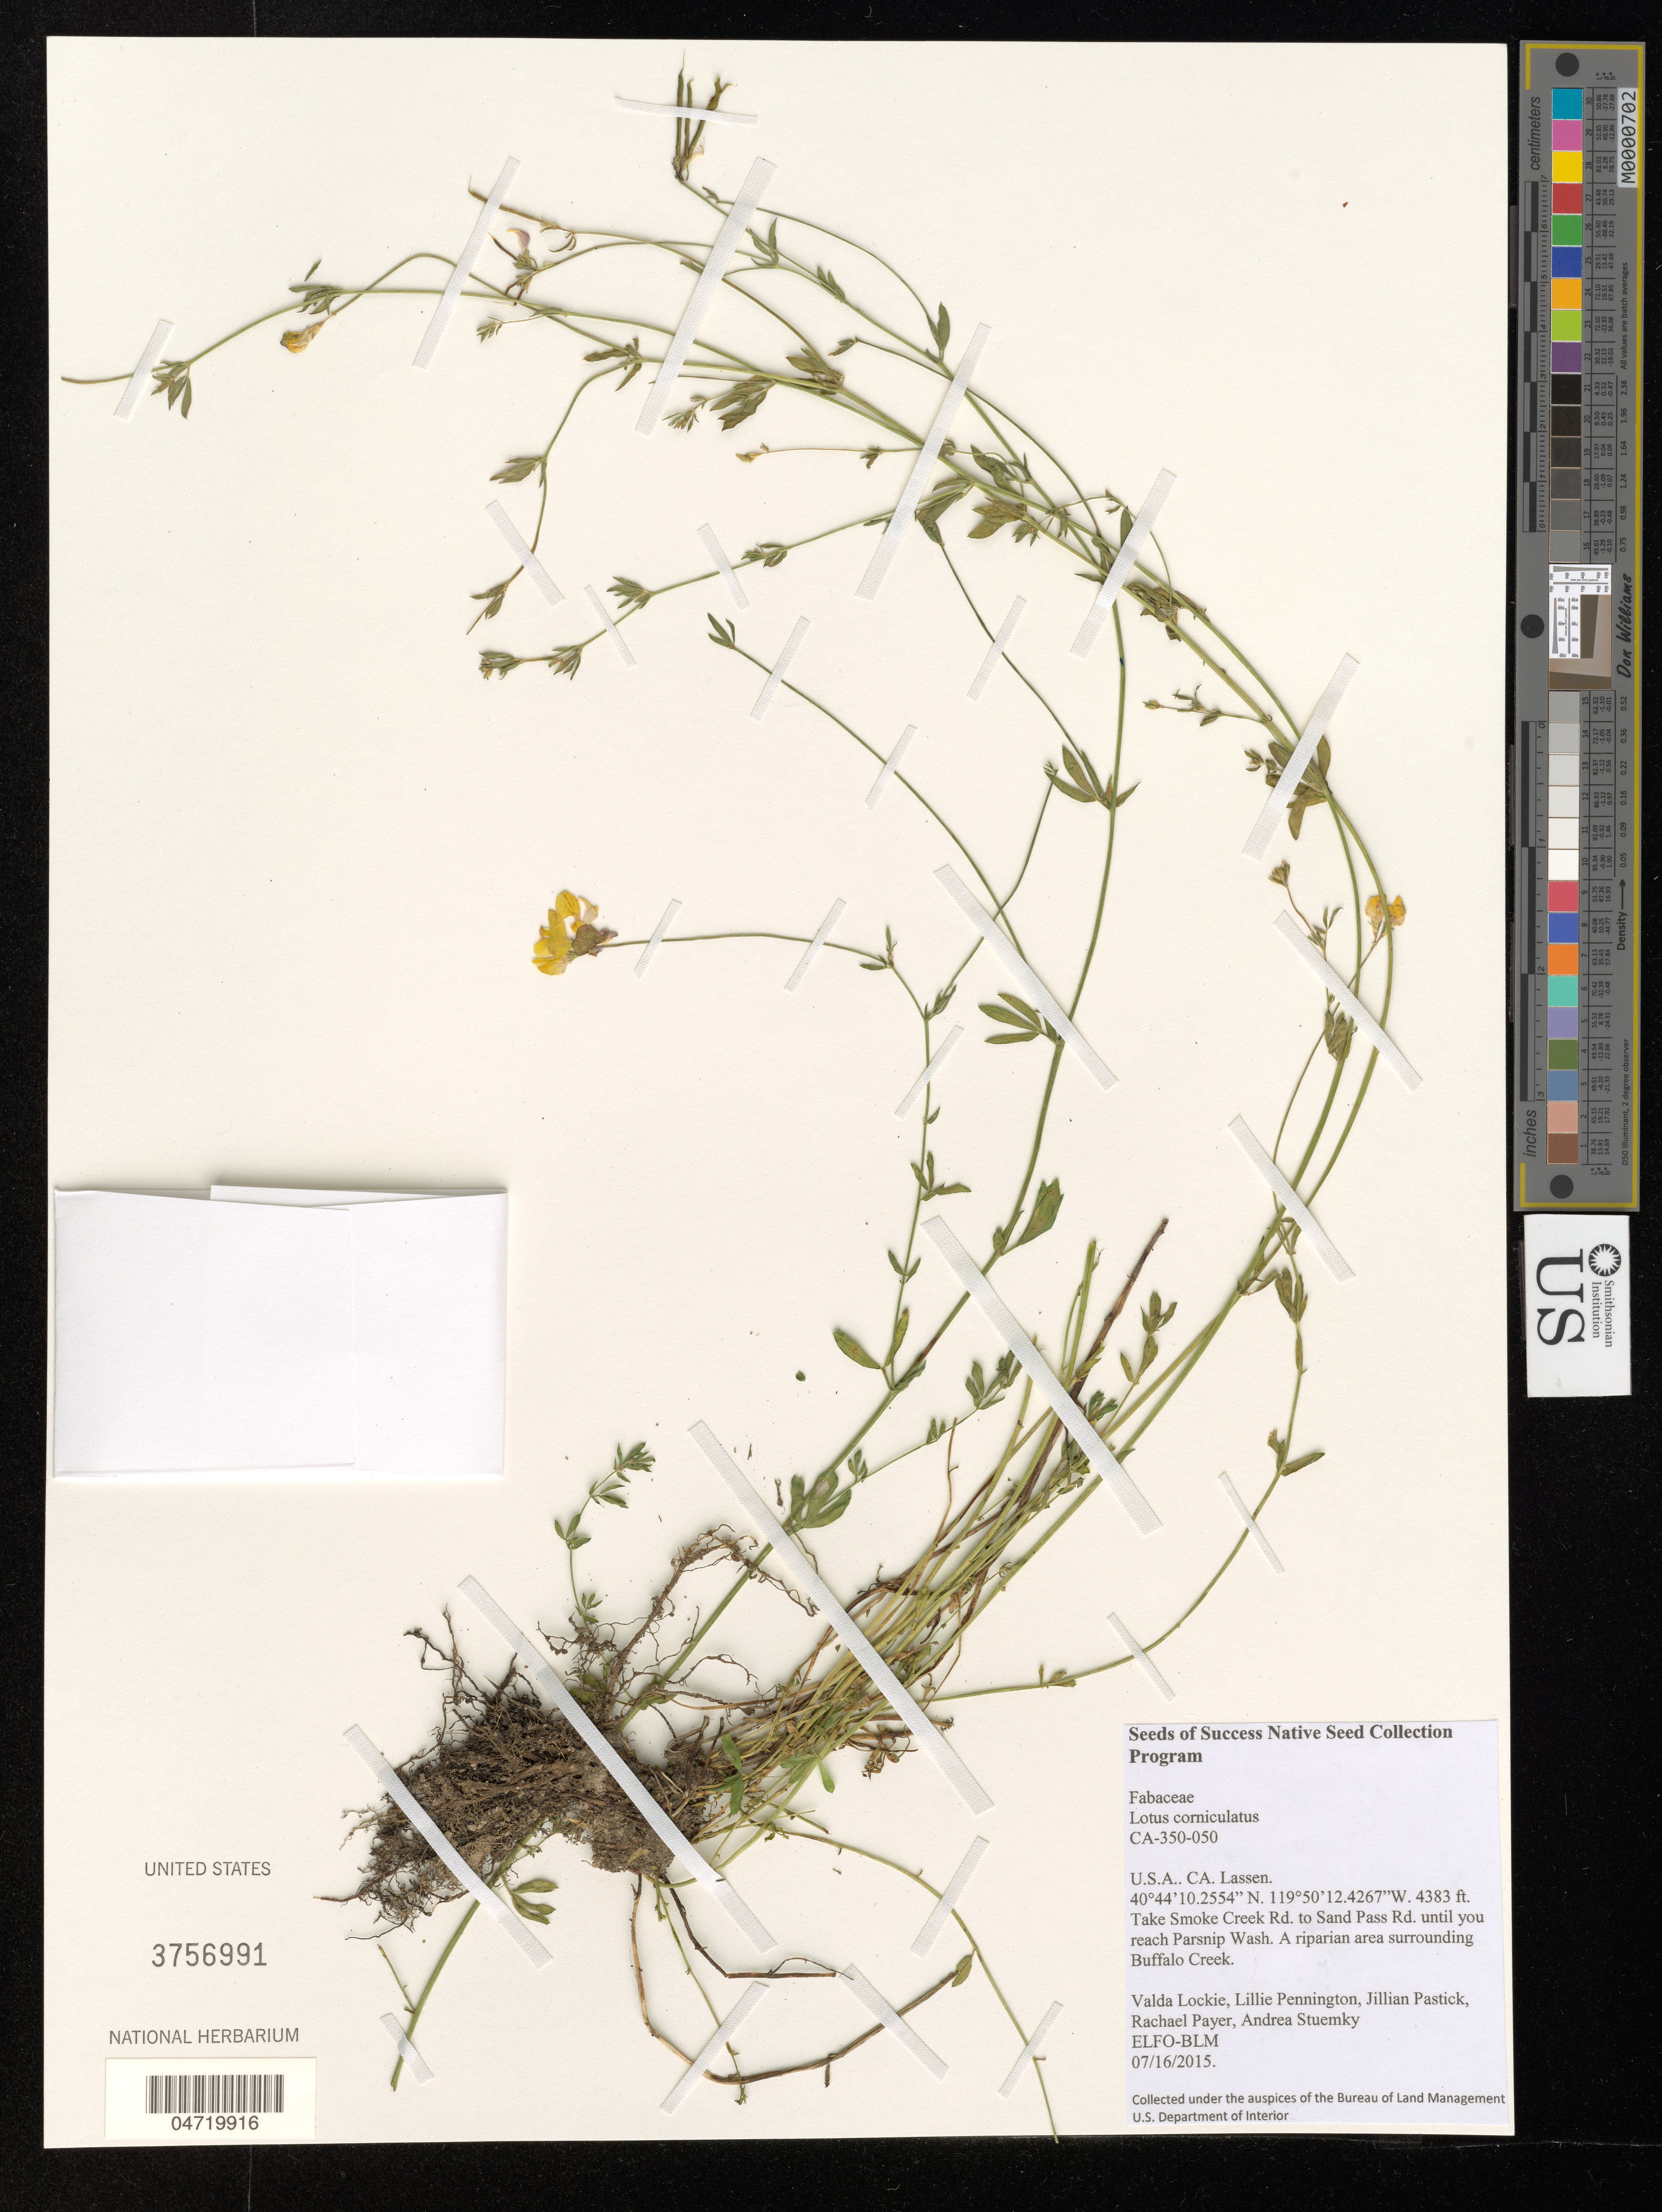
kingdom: Plantae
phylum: Tracheophyta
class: Magnoliopsida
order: Fabales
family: Fabaceae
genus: Lotus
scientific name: Lotus corniculatus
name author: L.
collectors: V. Lockie, L. Pennington, J. Pastick, R. Payer & A. Stuemky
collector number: CA-350-050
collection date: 2015-07-16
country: United States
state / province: California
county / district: Lassen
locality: Lassen. Take Smoke Creek Rd. to Sand Pass Rd. until you reach Parsnip Wash. A riparian area surrounding Buffalo Creek.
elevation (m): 1336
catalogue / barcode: US 3756991